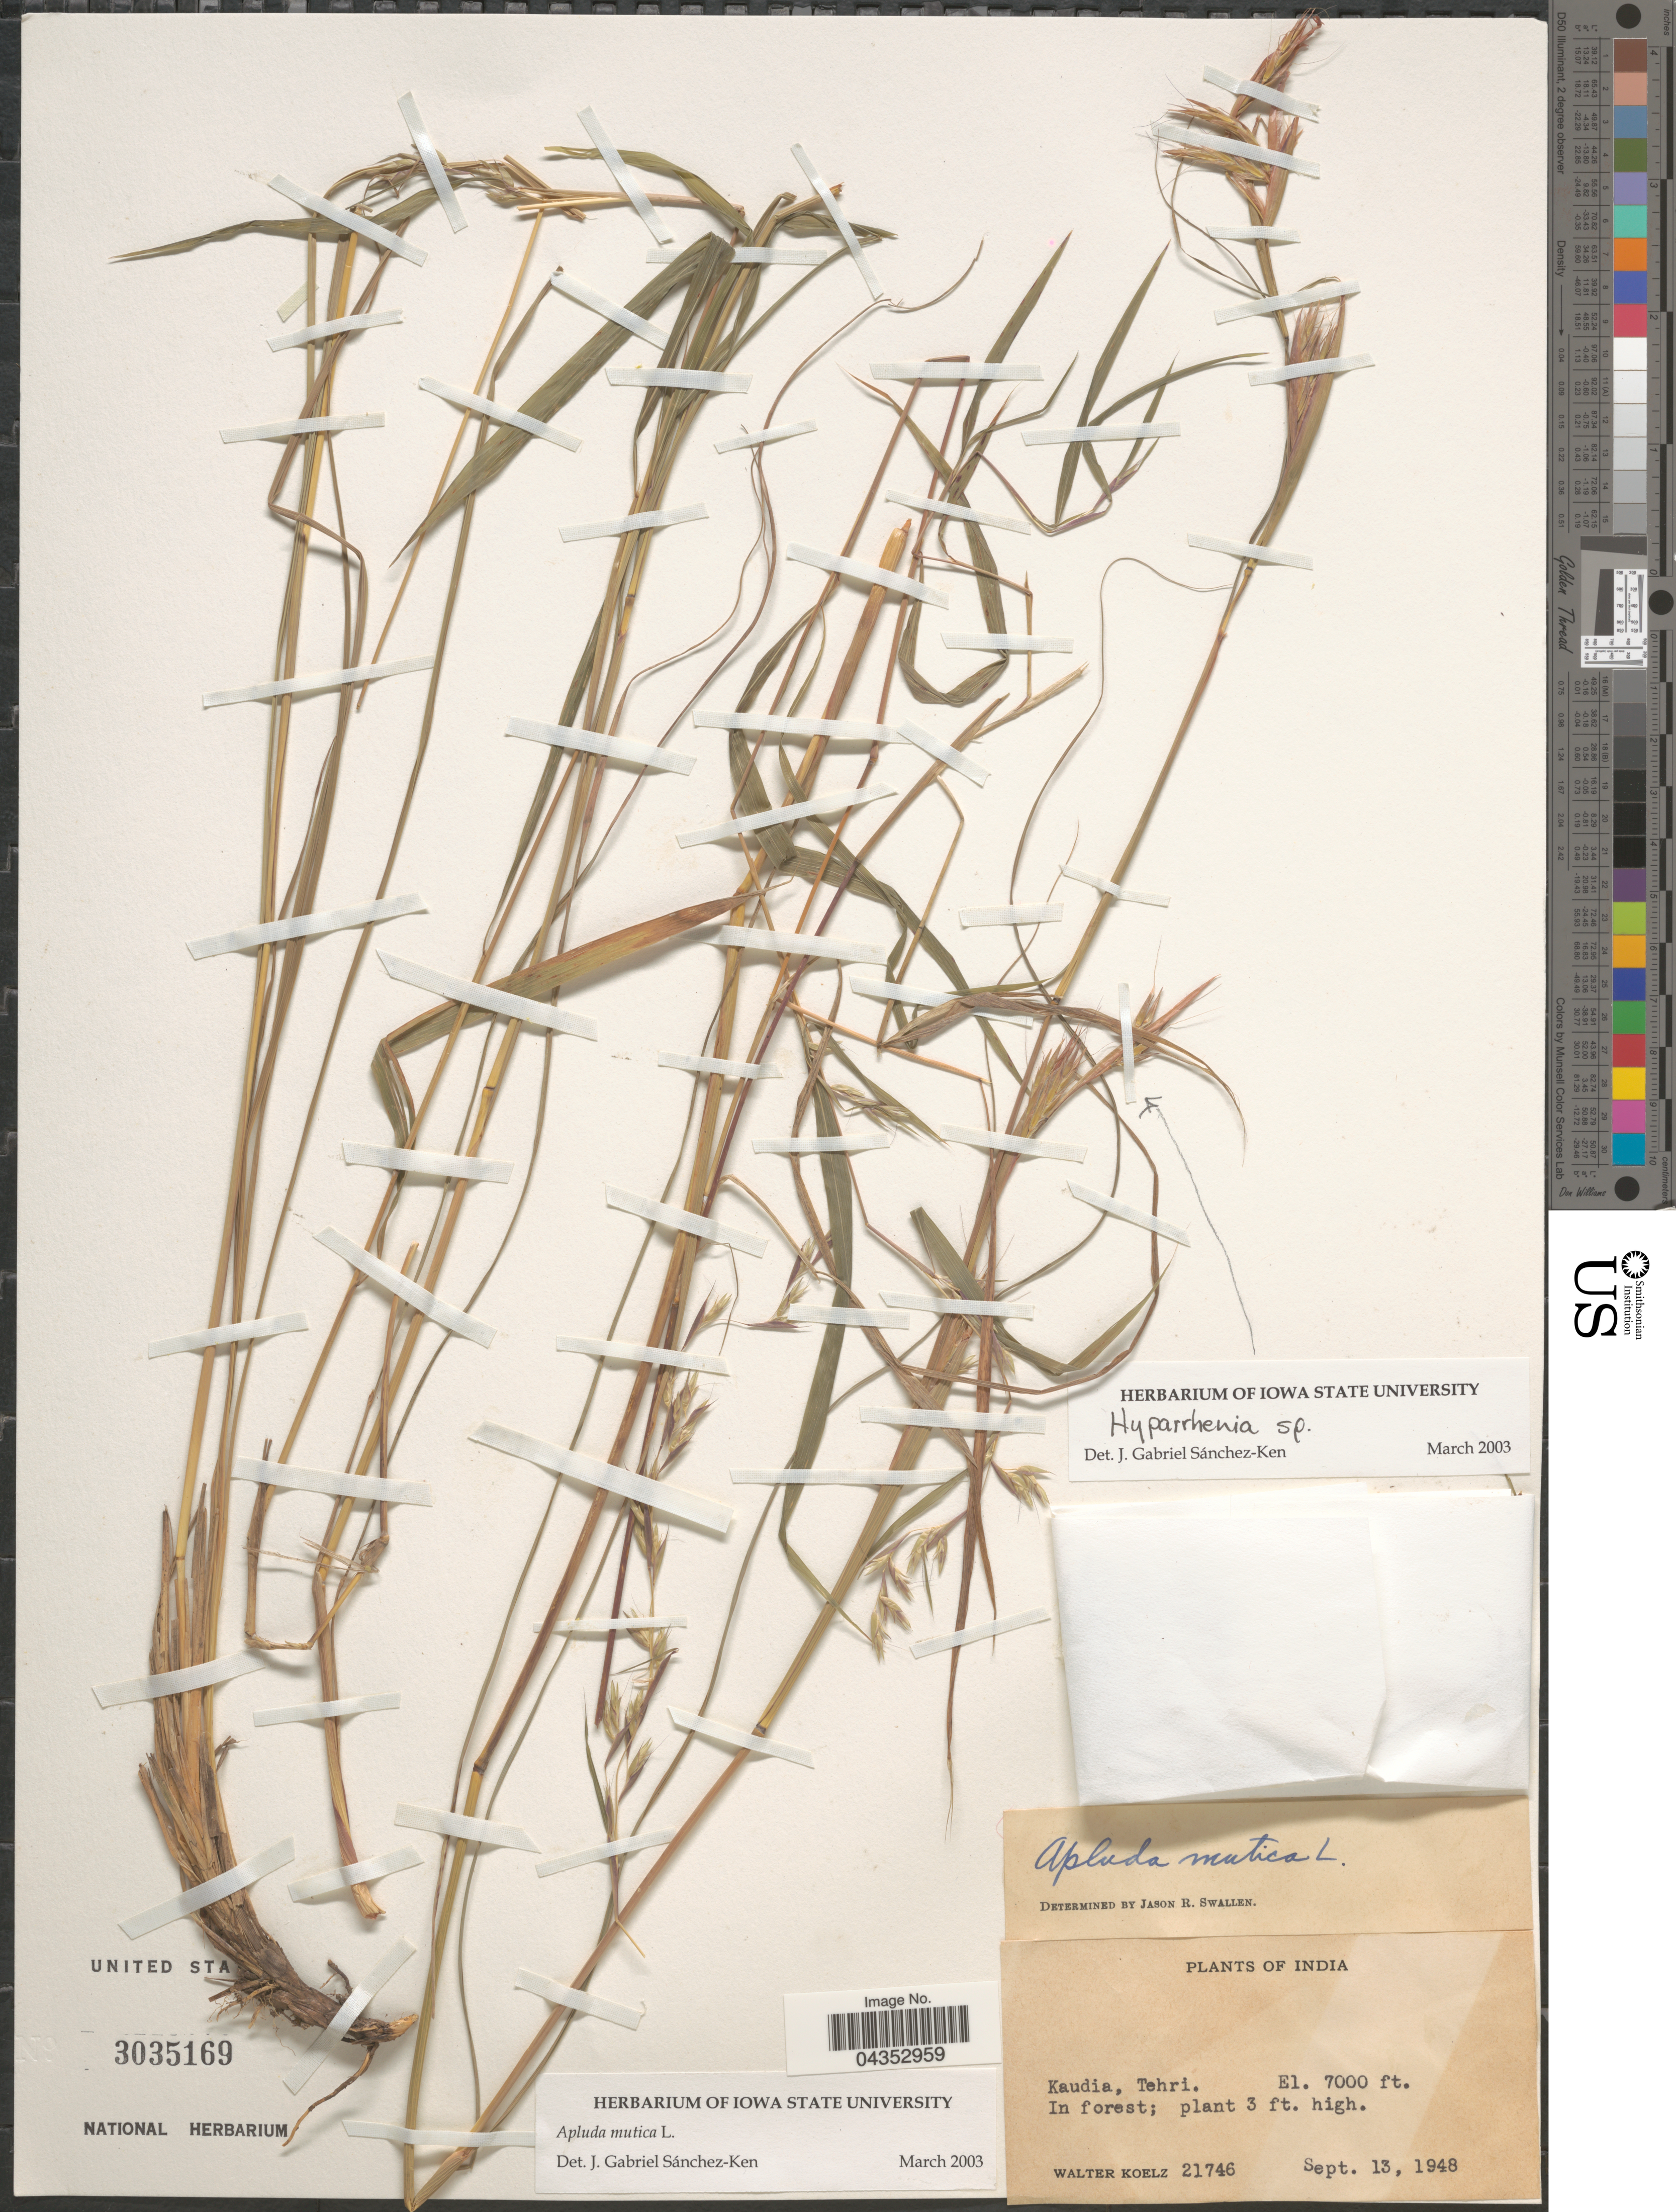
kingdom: Plantae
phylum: Tracheophyta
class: Liliopsida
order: Poales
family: Poaceae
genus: Hyparrhenia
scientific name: Hyparrhenia sp.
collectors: W. N. Koelz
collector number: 21746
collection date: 1948-09-13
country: India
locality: Kaudia, Tehri. In forest.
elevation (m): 2134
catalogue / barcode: US 3035169